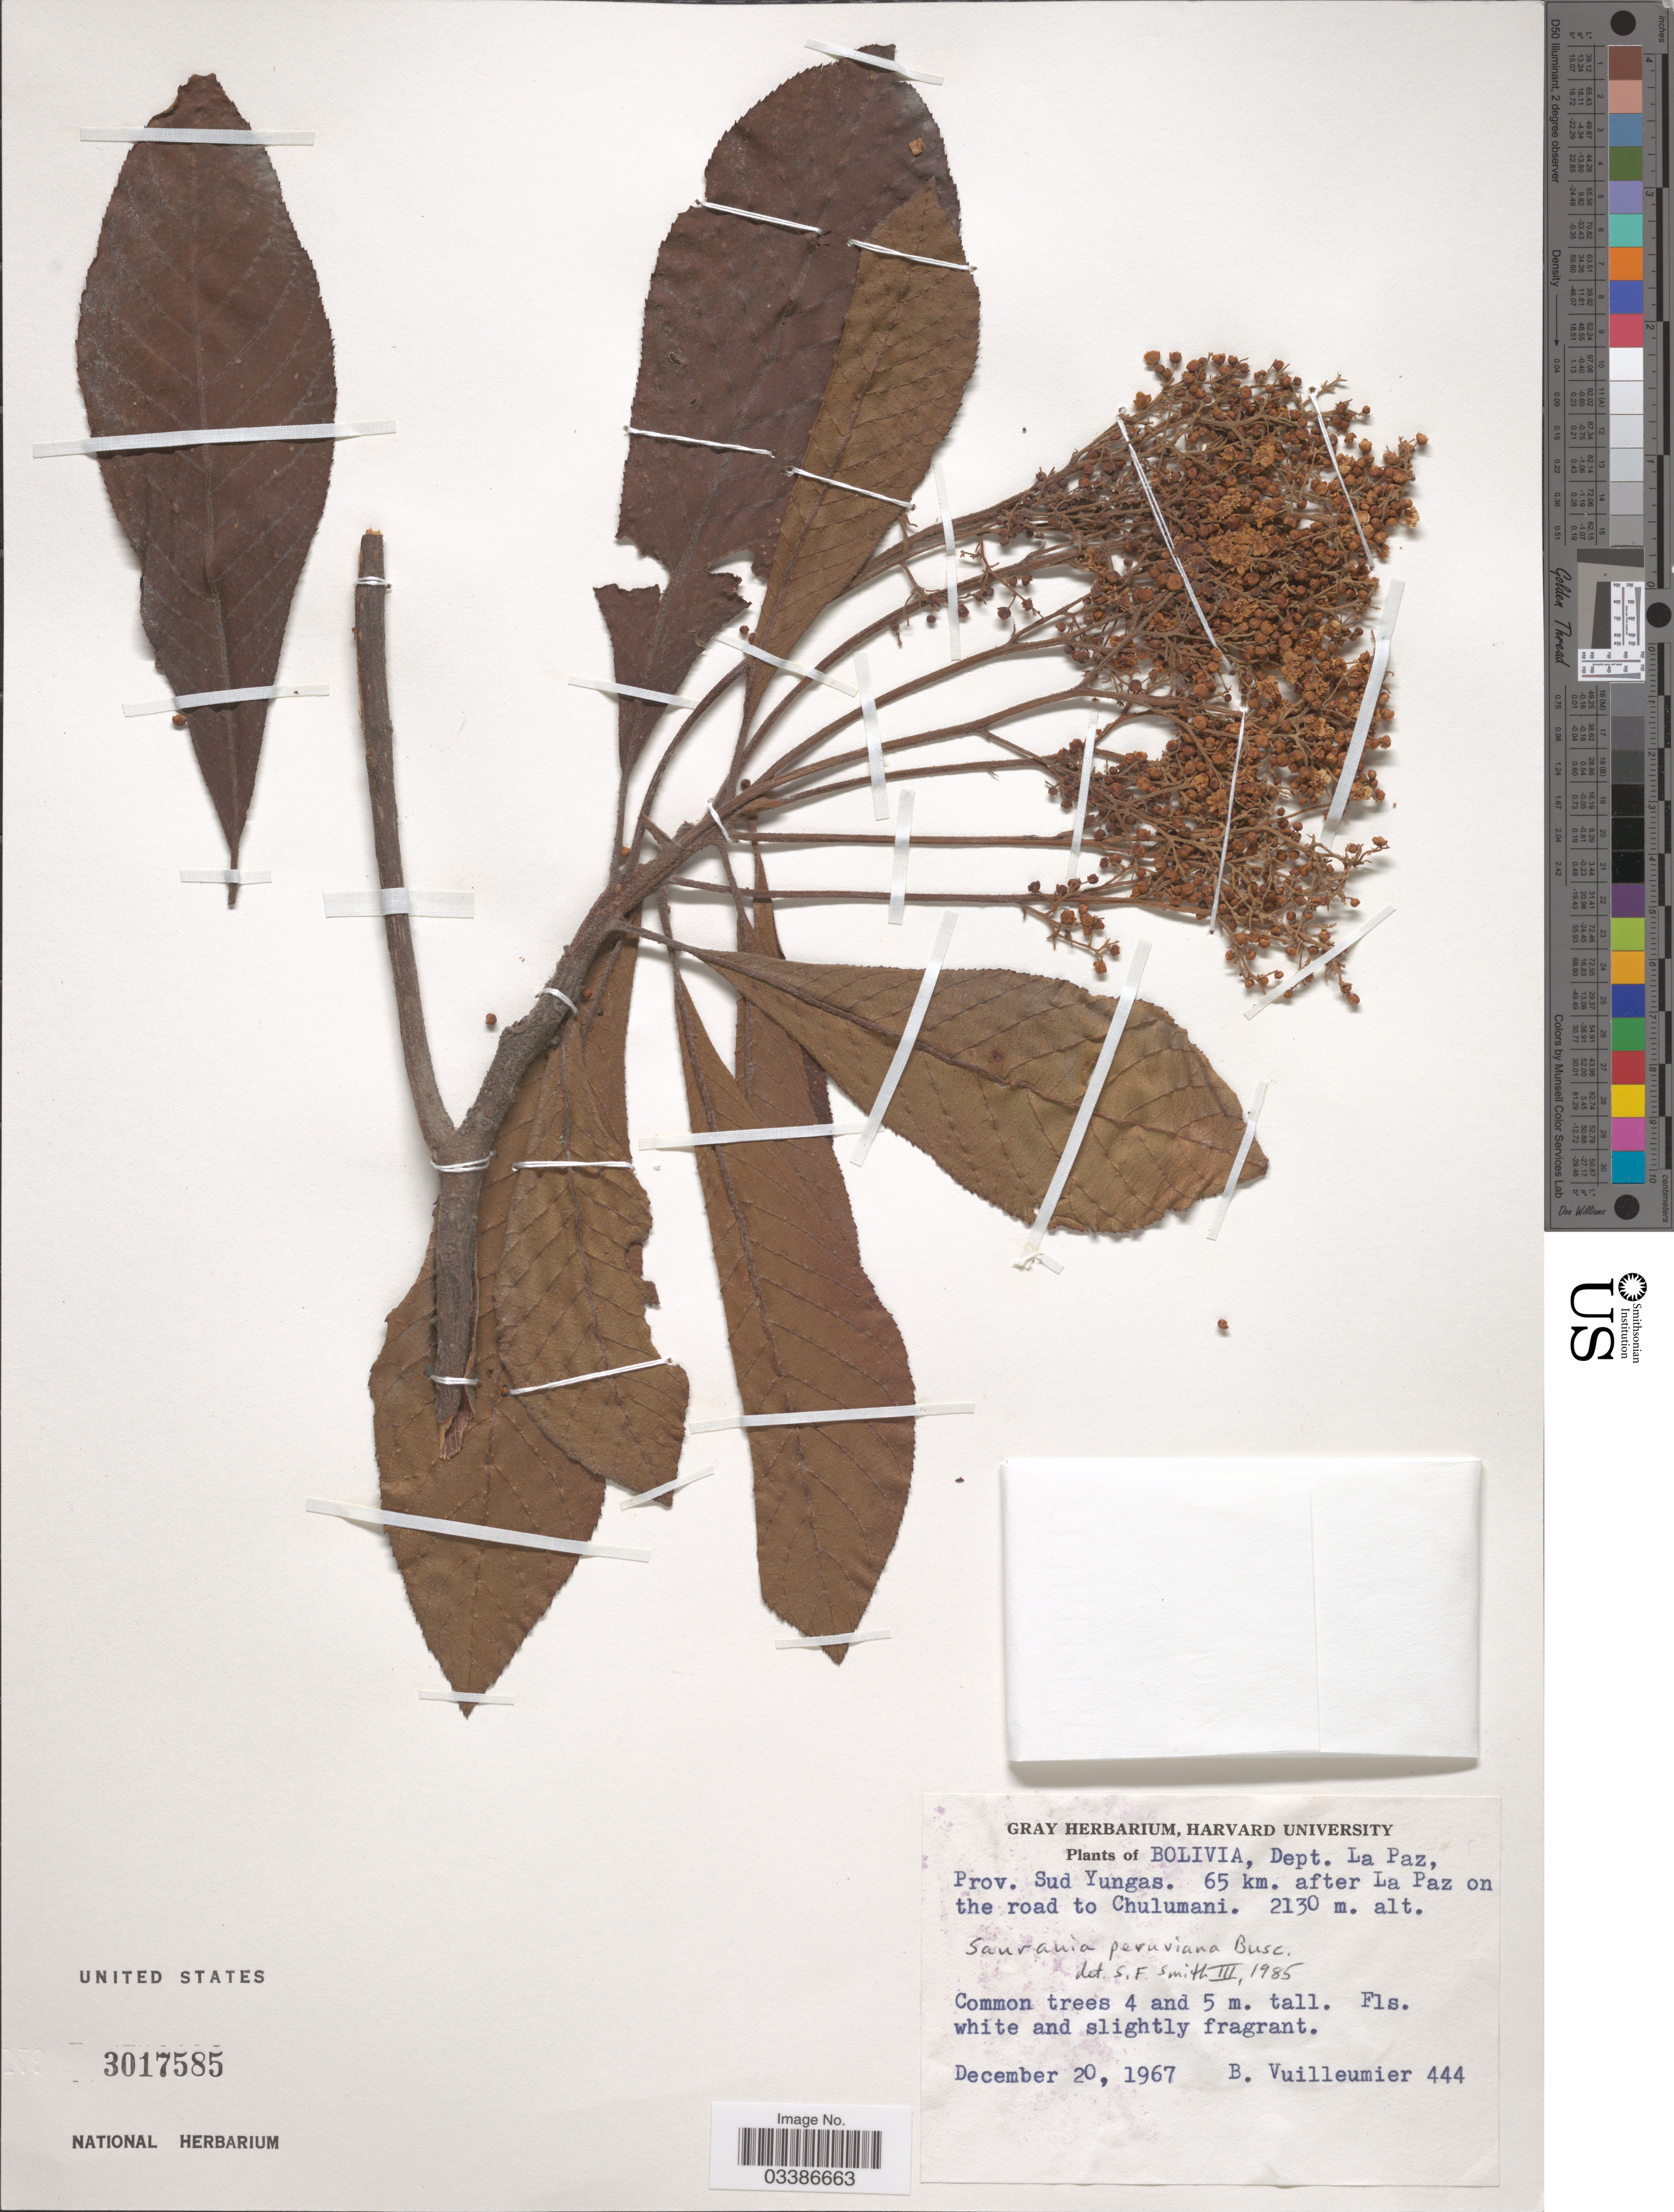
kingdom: Plantae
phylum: Tracheophyta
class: Magnoliopsida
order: Ericales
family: Actinidiaceae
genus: Saurauia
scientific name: Saurauia peruviana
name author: Buscal.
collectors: B. Vuilleumier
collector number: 444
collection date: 1967-12-20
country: Bolivia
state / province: La Paz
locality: Dept. La Paz, Prov. Sud Yungas. 65 km. after La Paz on the road to Chulumani.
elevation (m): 2130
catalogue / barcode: US 3017585